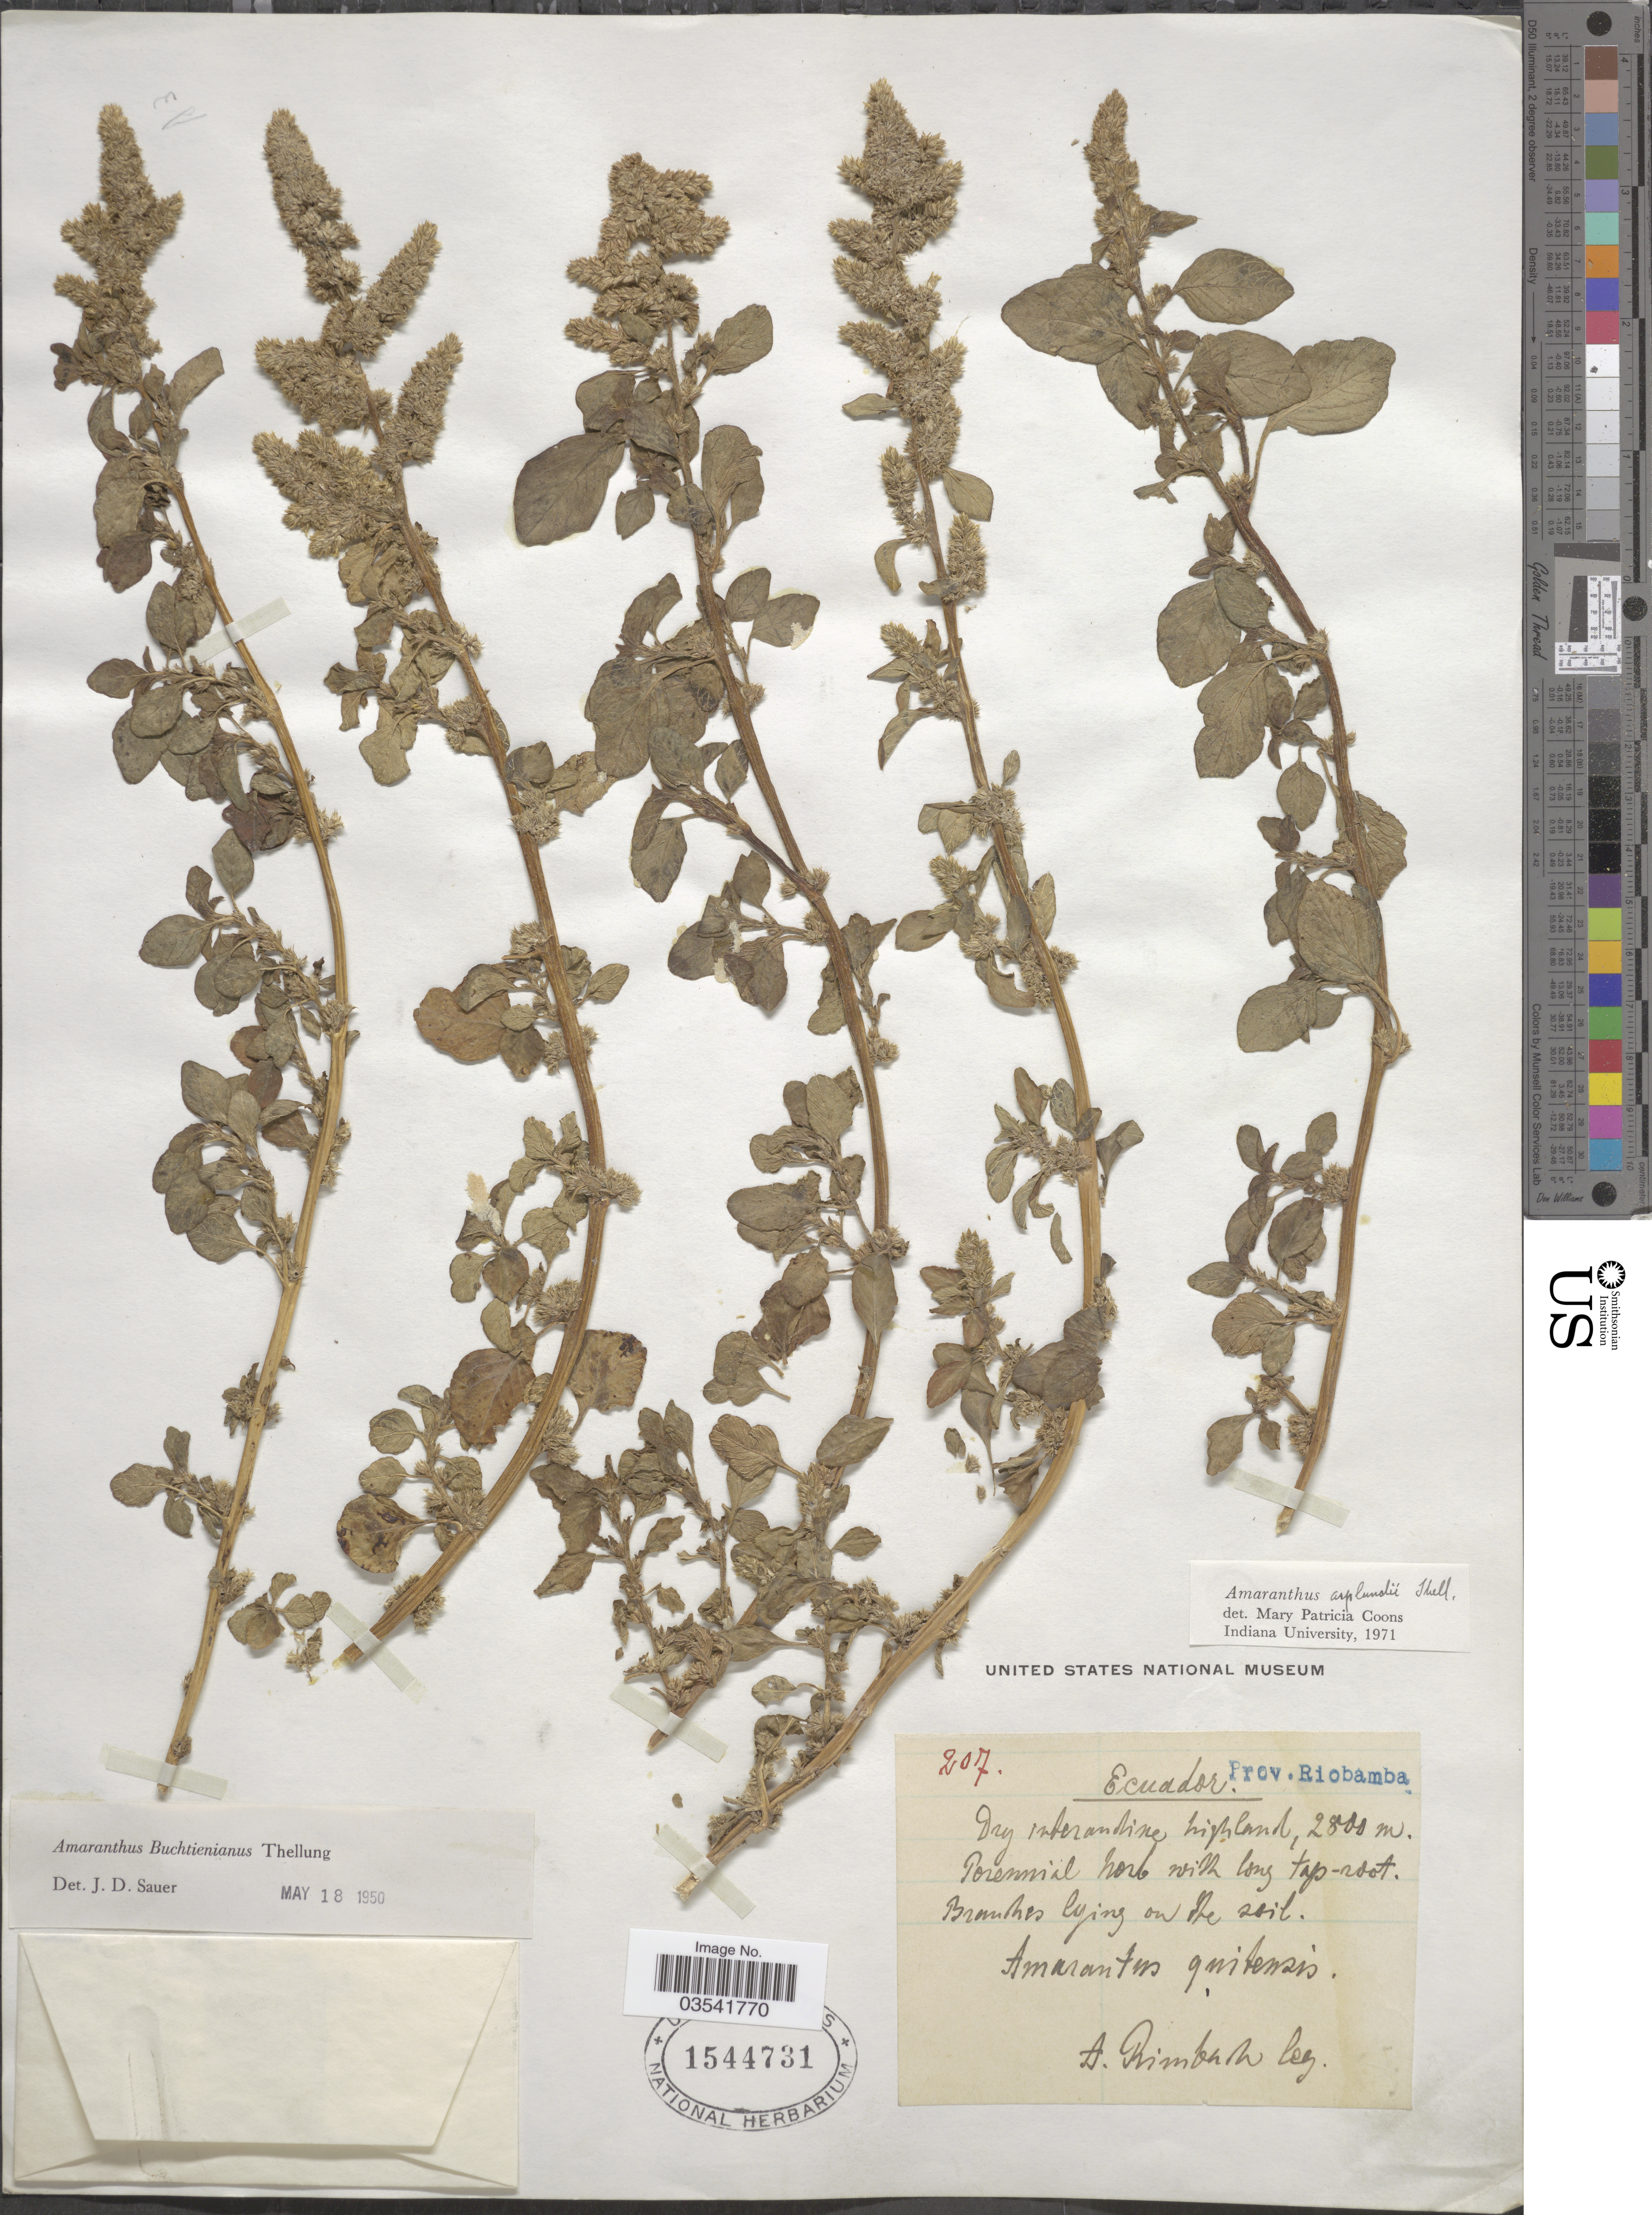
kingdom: Plantae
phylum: Tracheophyta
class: Magnoliopsida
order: Caryophyllales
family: Amaranthaceae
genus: Amaranthus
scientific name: Amaranthus asplundii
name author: Thell.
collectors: A. Rimbach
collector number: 207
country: Ecuador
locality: Prov. Riobamba. Amarantes quitensis.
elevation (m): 2800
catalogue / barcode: US 1544731